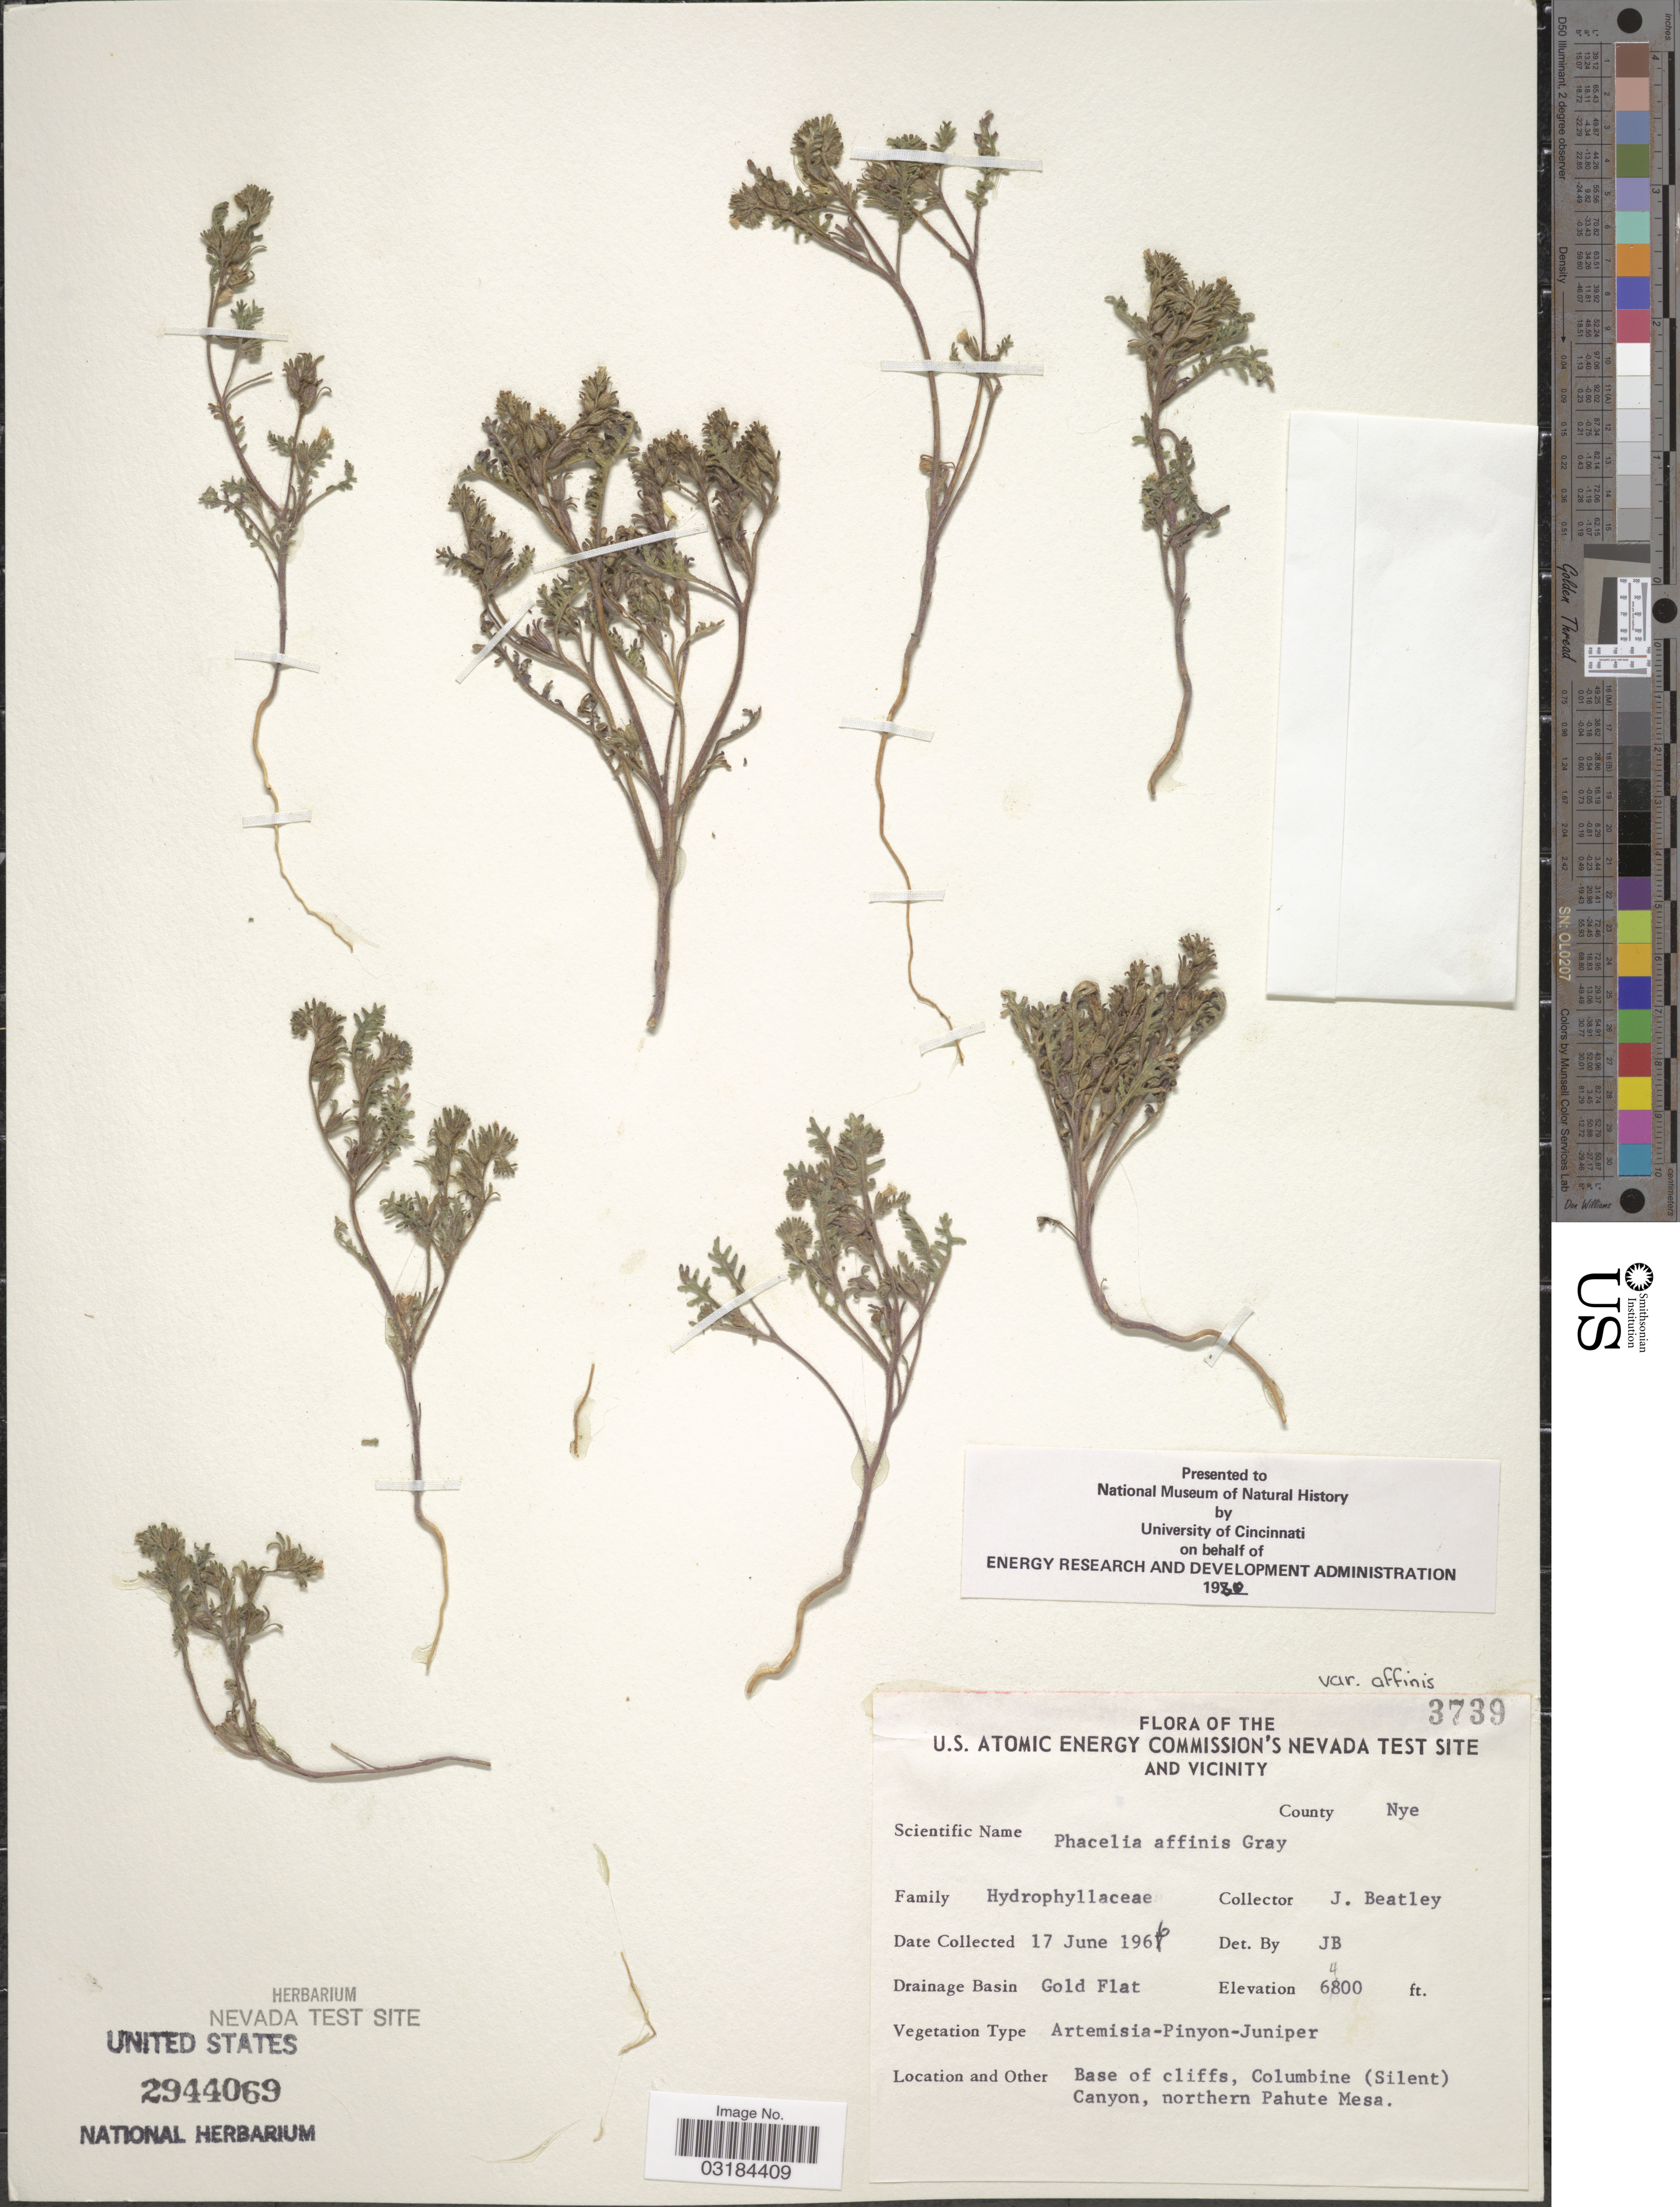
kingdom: Plantae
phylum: Tracheophyta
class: Magnoliopsida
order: Boraginales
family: Hydrophyllaceae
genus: Phacelia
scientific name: Phacelia affinis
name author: A. Gray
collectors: J. C. Beatley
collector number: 3739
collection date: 1969-06-17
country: United States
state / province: Nevada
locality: U.S. Atomic Energy Commission's Nevada Test Site and Vicinity. County Nye. Drainage Basin Gold Flat. Base of cliffs, Columbine (Silent) Canyon, northern Pahute Mesa.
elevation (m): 1951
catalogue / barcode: US 2944069